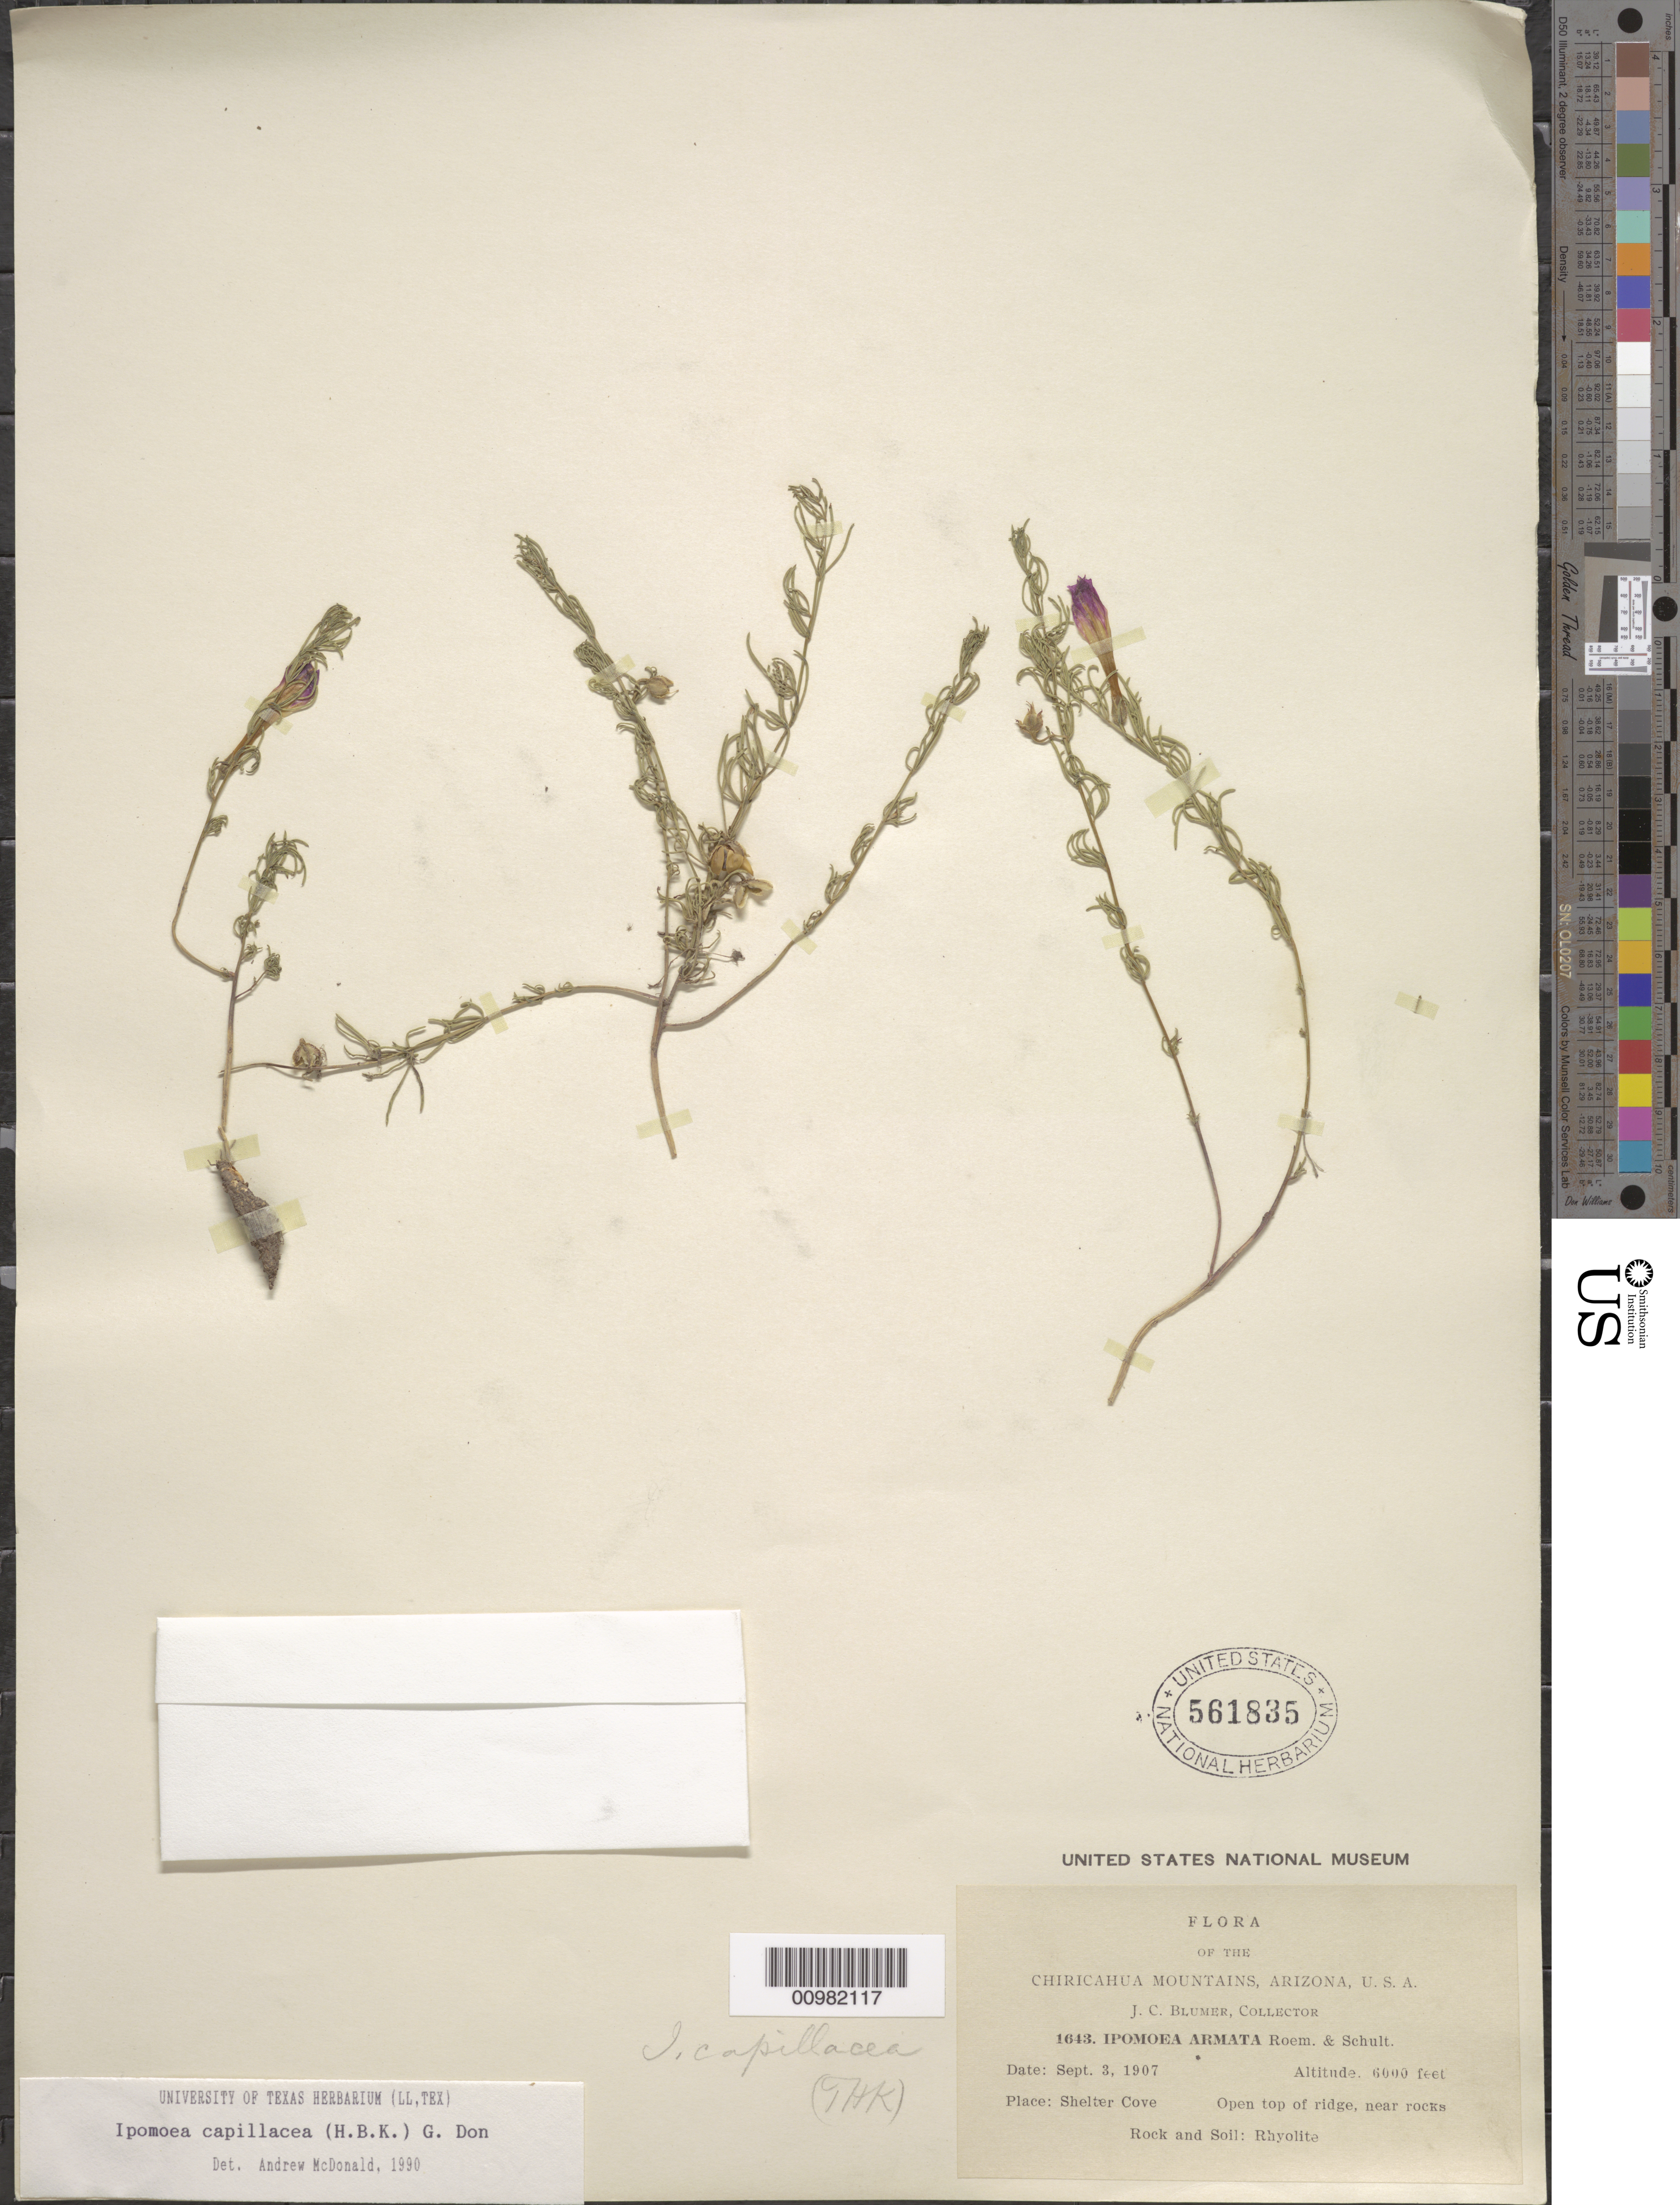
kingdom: Plantae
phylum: Tracheophyta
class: Magnoliopsida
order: Solanales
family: Convolvulaceae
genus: Ipomoea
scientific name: Ipomoea capillacea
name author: (Kunth) G. Don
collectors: J. C. Blumer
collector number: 1643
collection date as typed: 03 Sep 1907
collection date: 1907-09-03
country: United States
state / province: Arizona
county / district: Cochise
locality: Chiricahua Mts.; Shelter Cove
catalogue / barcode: US 561835